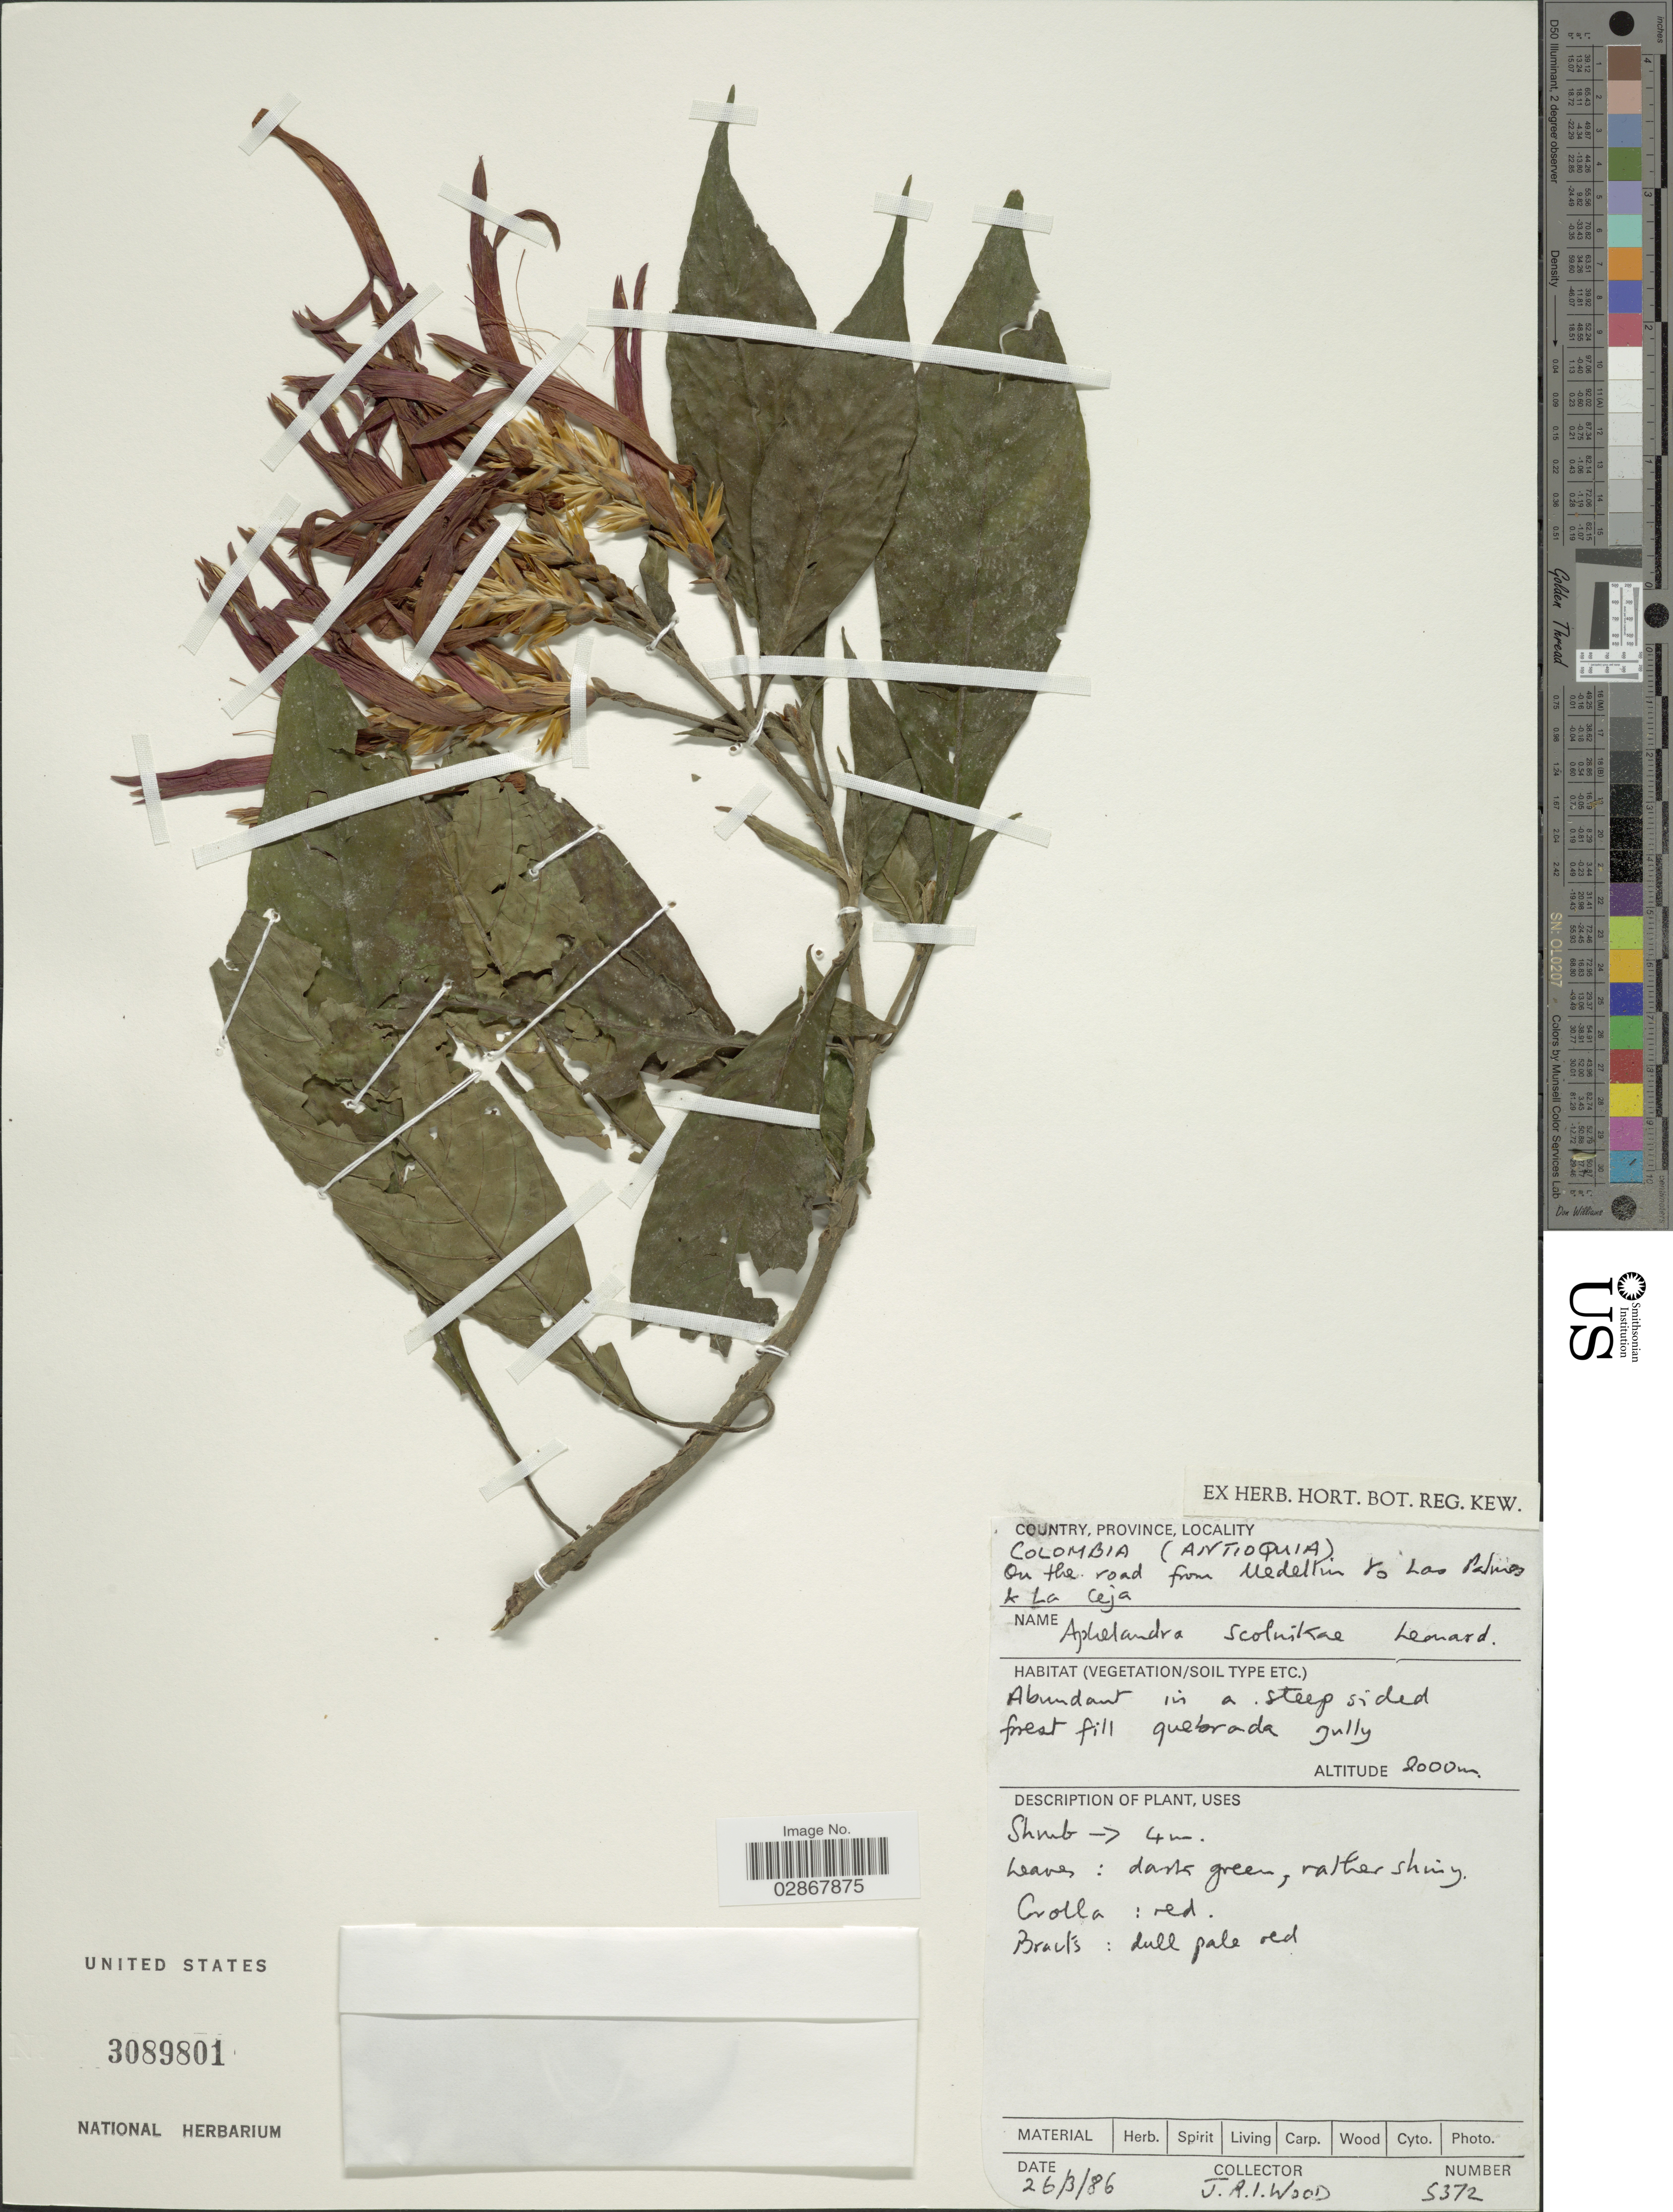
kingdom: Plantae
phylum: Tracheophyta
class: Magnoliopsida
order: Lamiales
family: Acanthaceae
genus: Aphelandra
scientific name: Aphelandra scolnikae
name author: Leonard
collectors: J. R. I. Wood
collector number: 5372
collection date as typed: Transcribed d/m/y: 26/3/86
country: Colombia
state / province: Antioquia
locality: On the road from Medellin to Las Palmas & La Ceja.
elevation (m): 2000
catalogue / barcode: US 3089801